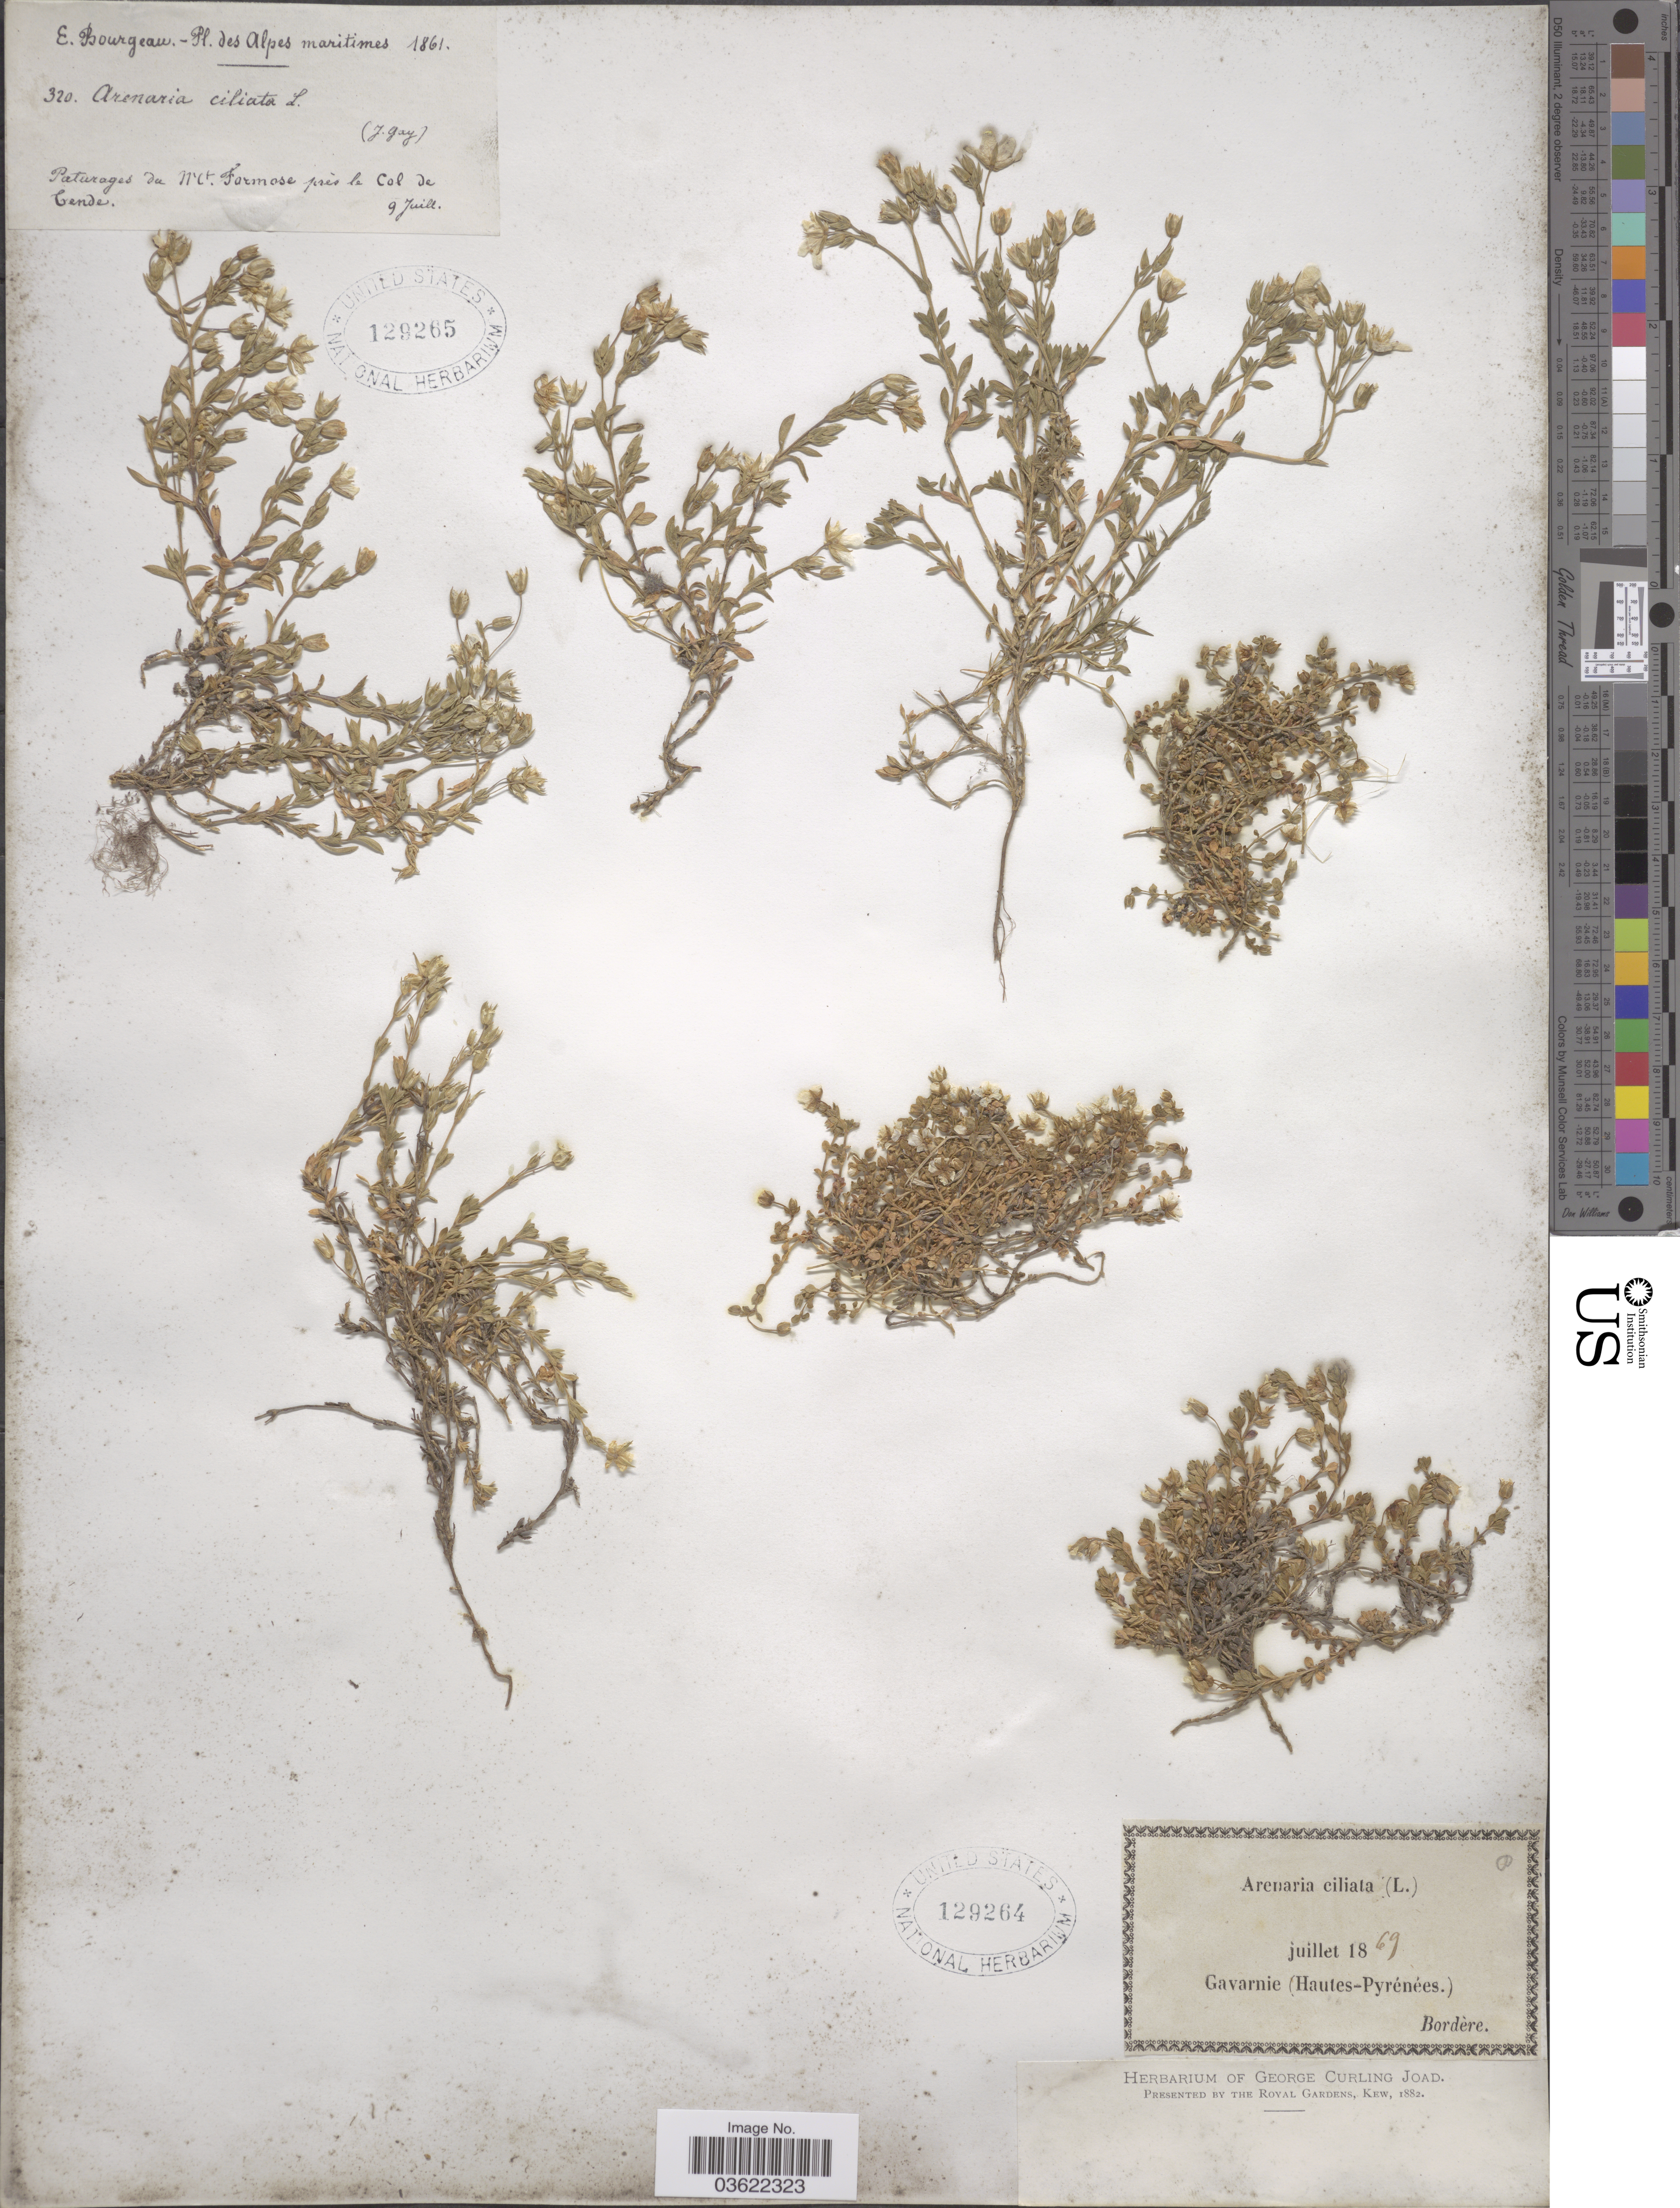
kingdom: Plantae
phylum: Tracheophyta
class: Magnoliopsida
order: Caryophyllales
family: Caryophyllaceae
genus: Arenaria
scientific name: Arenaria ciliata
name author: L.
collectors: -. Bordère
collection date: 1869-07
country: France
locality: Gavarnie (Hautes-Pyrénées).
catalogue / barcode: US 129264